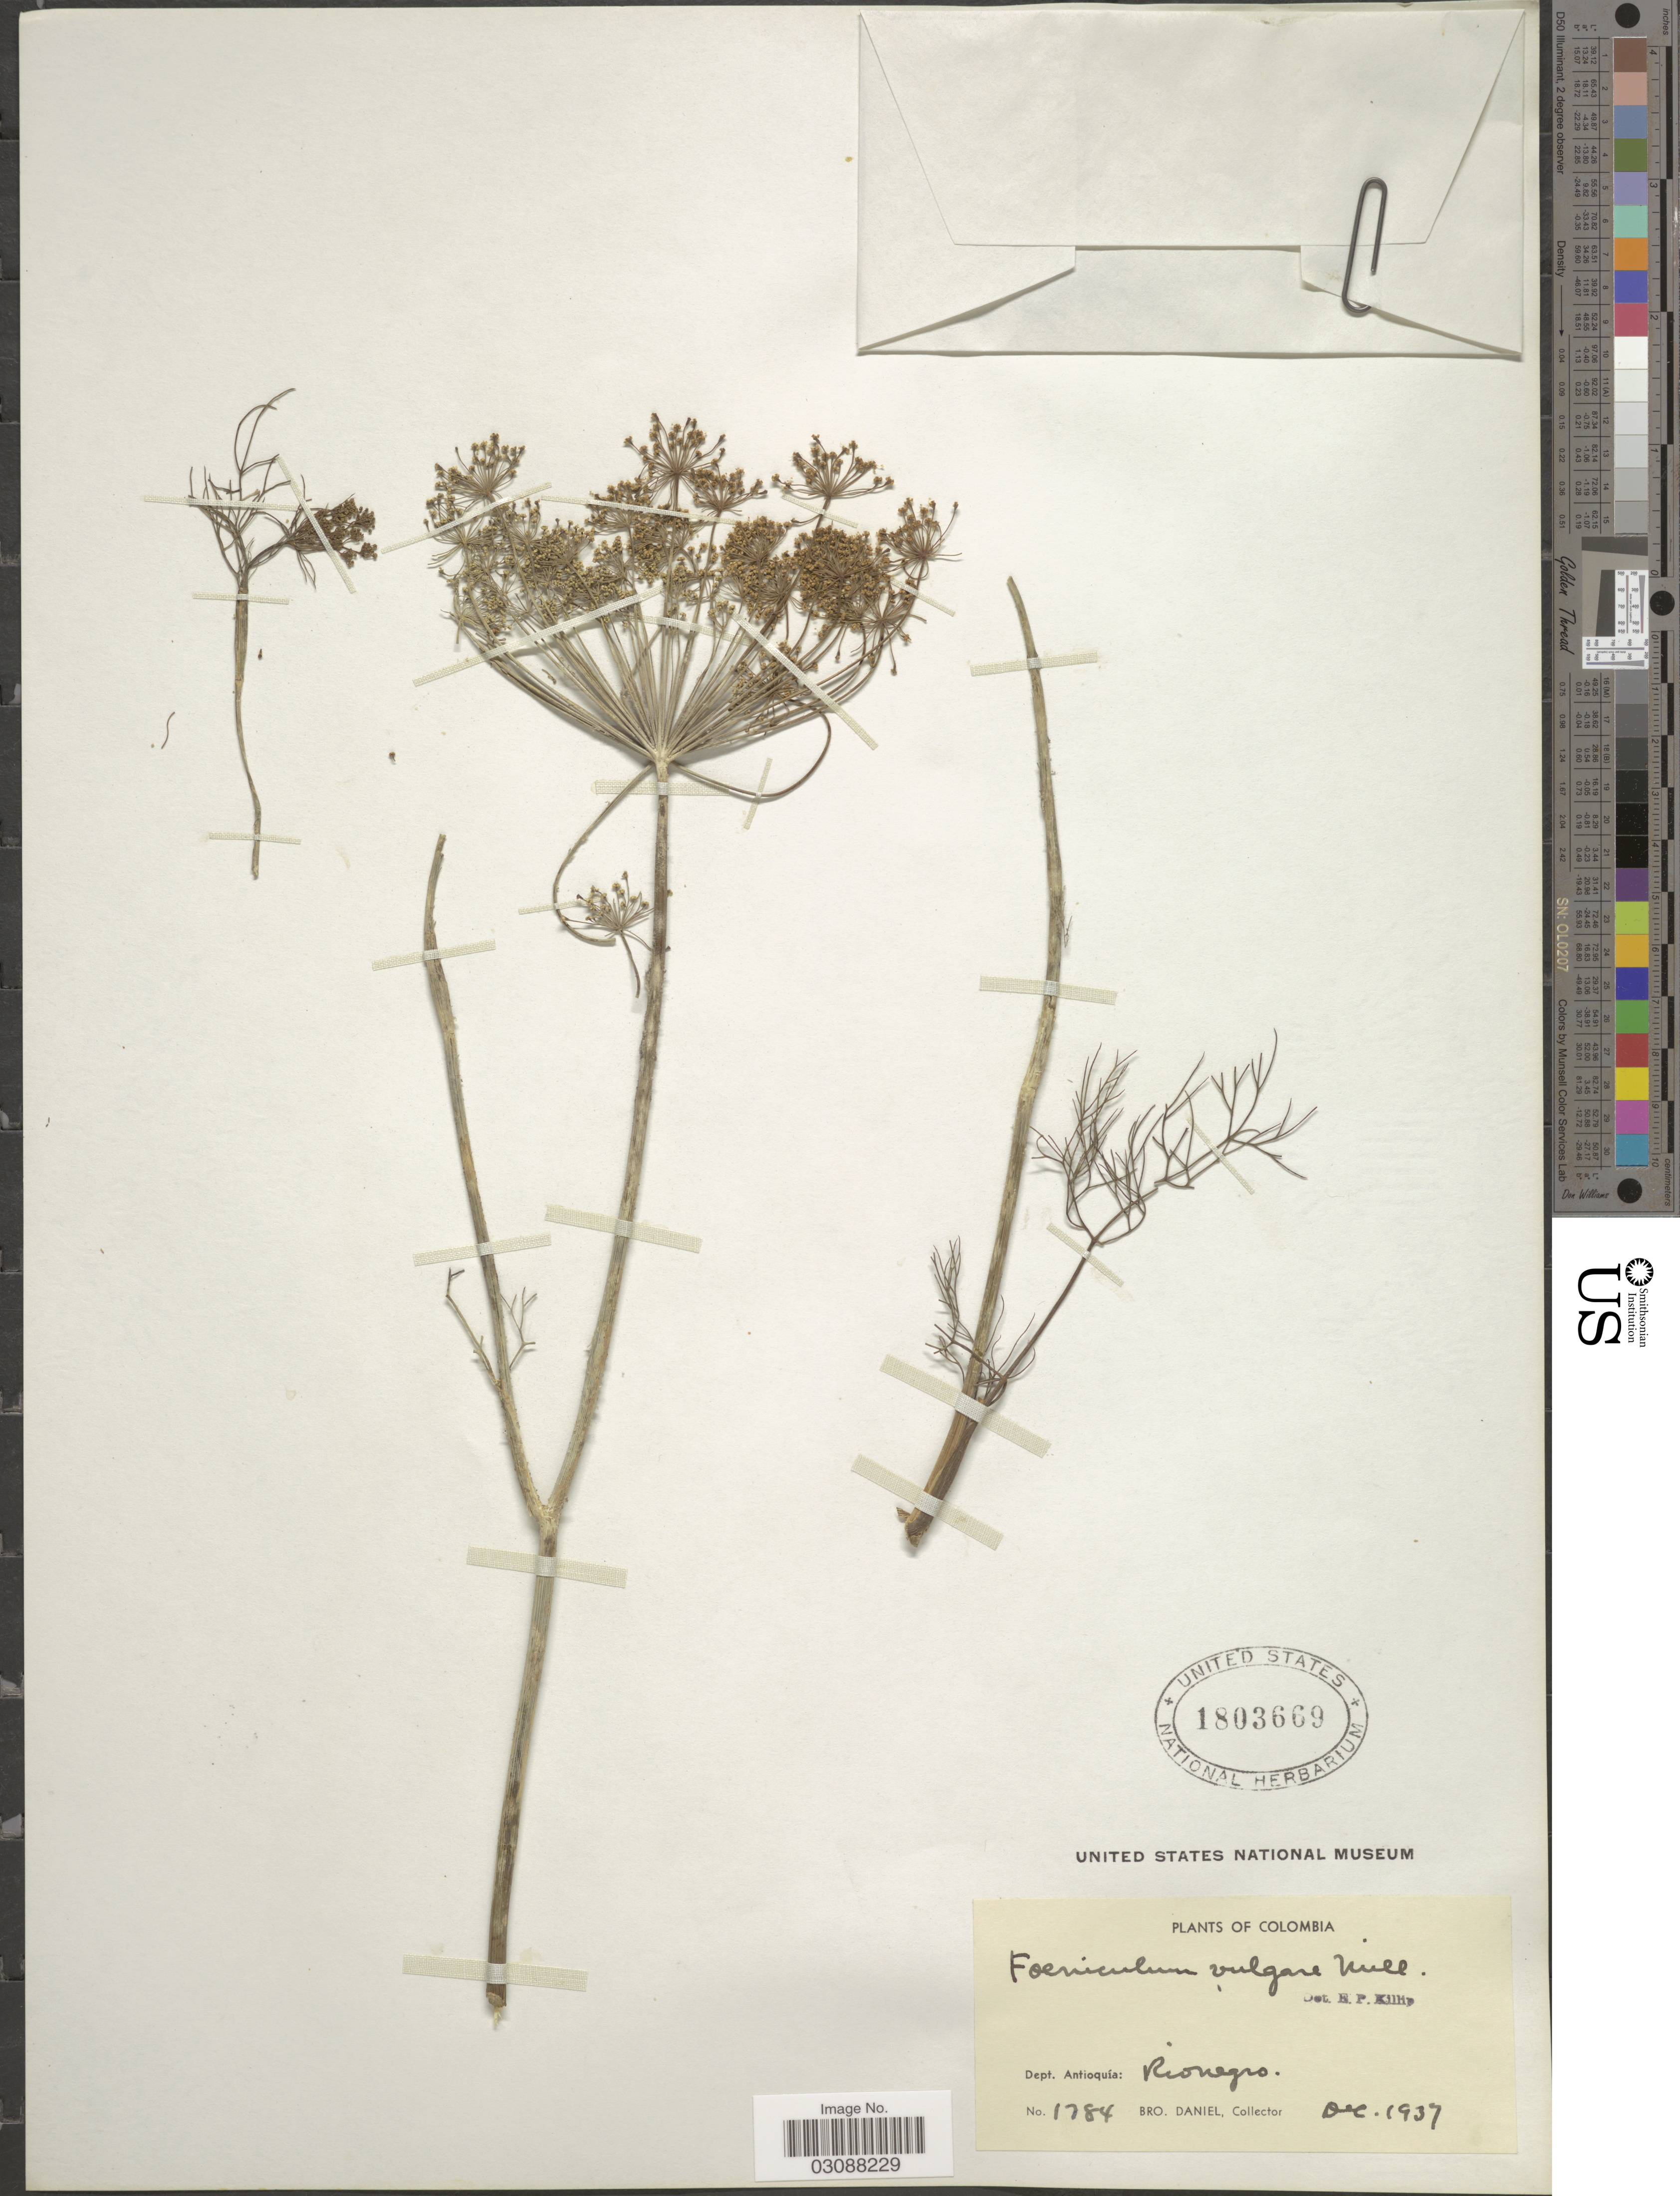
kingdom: Plantae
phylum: Tracheophyta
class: Magnoliopsida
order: Apiales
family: Apiaceae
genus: Foeniculum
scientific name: Foeniculum vulgare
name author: Mill.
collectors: Bro. Daniel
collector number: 1784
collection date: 1937-12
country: Colombia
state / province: Antioquia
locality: Dept. Antioquía: Rionegro.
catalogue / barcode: US 1803669